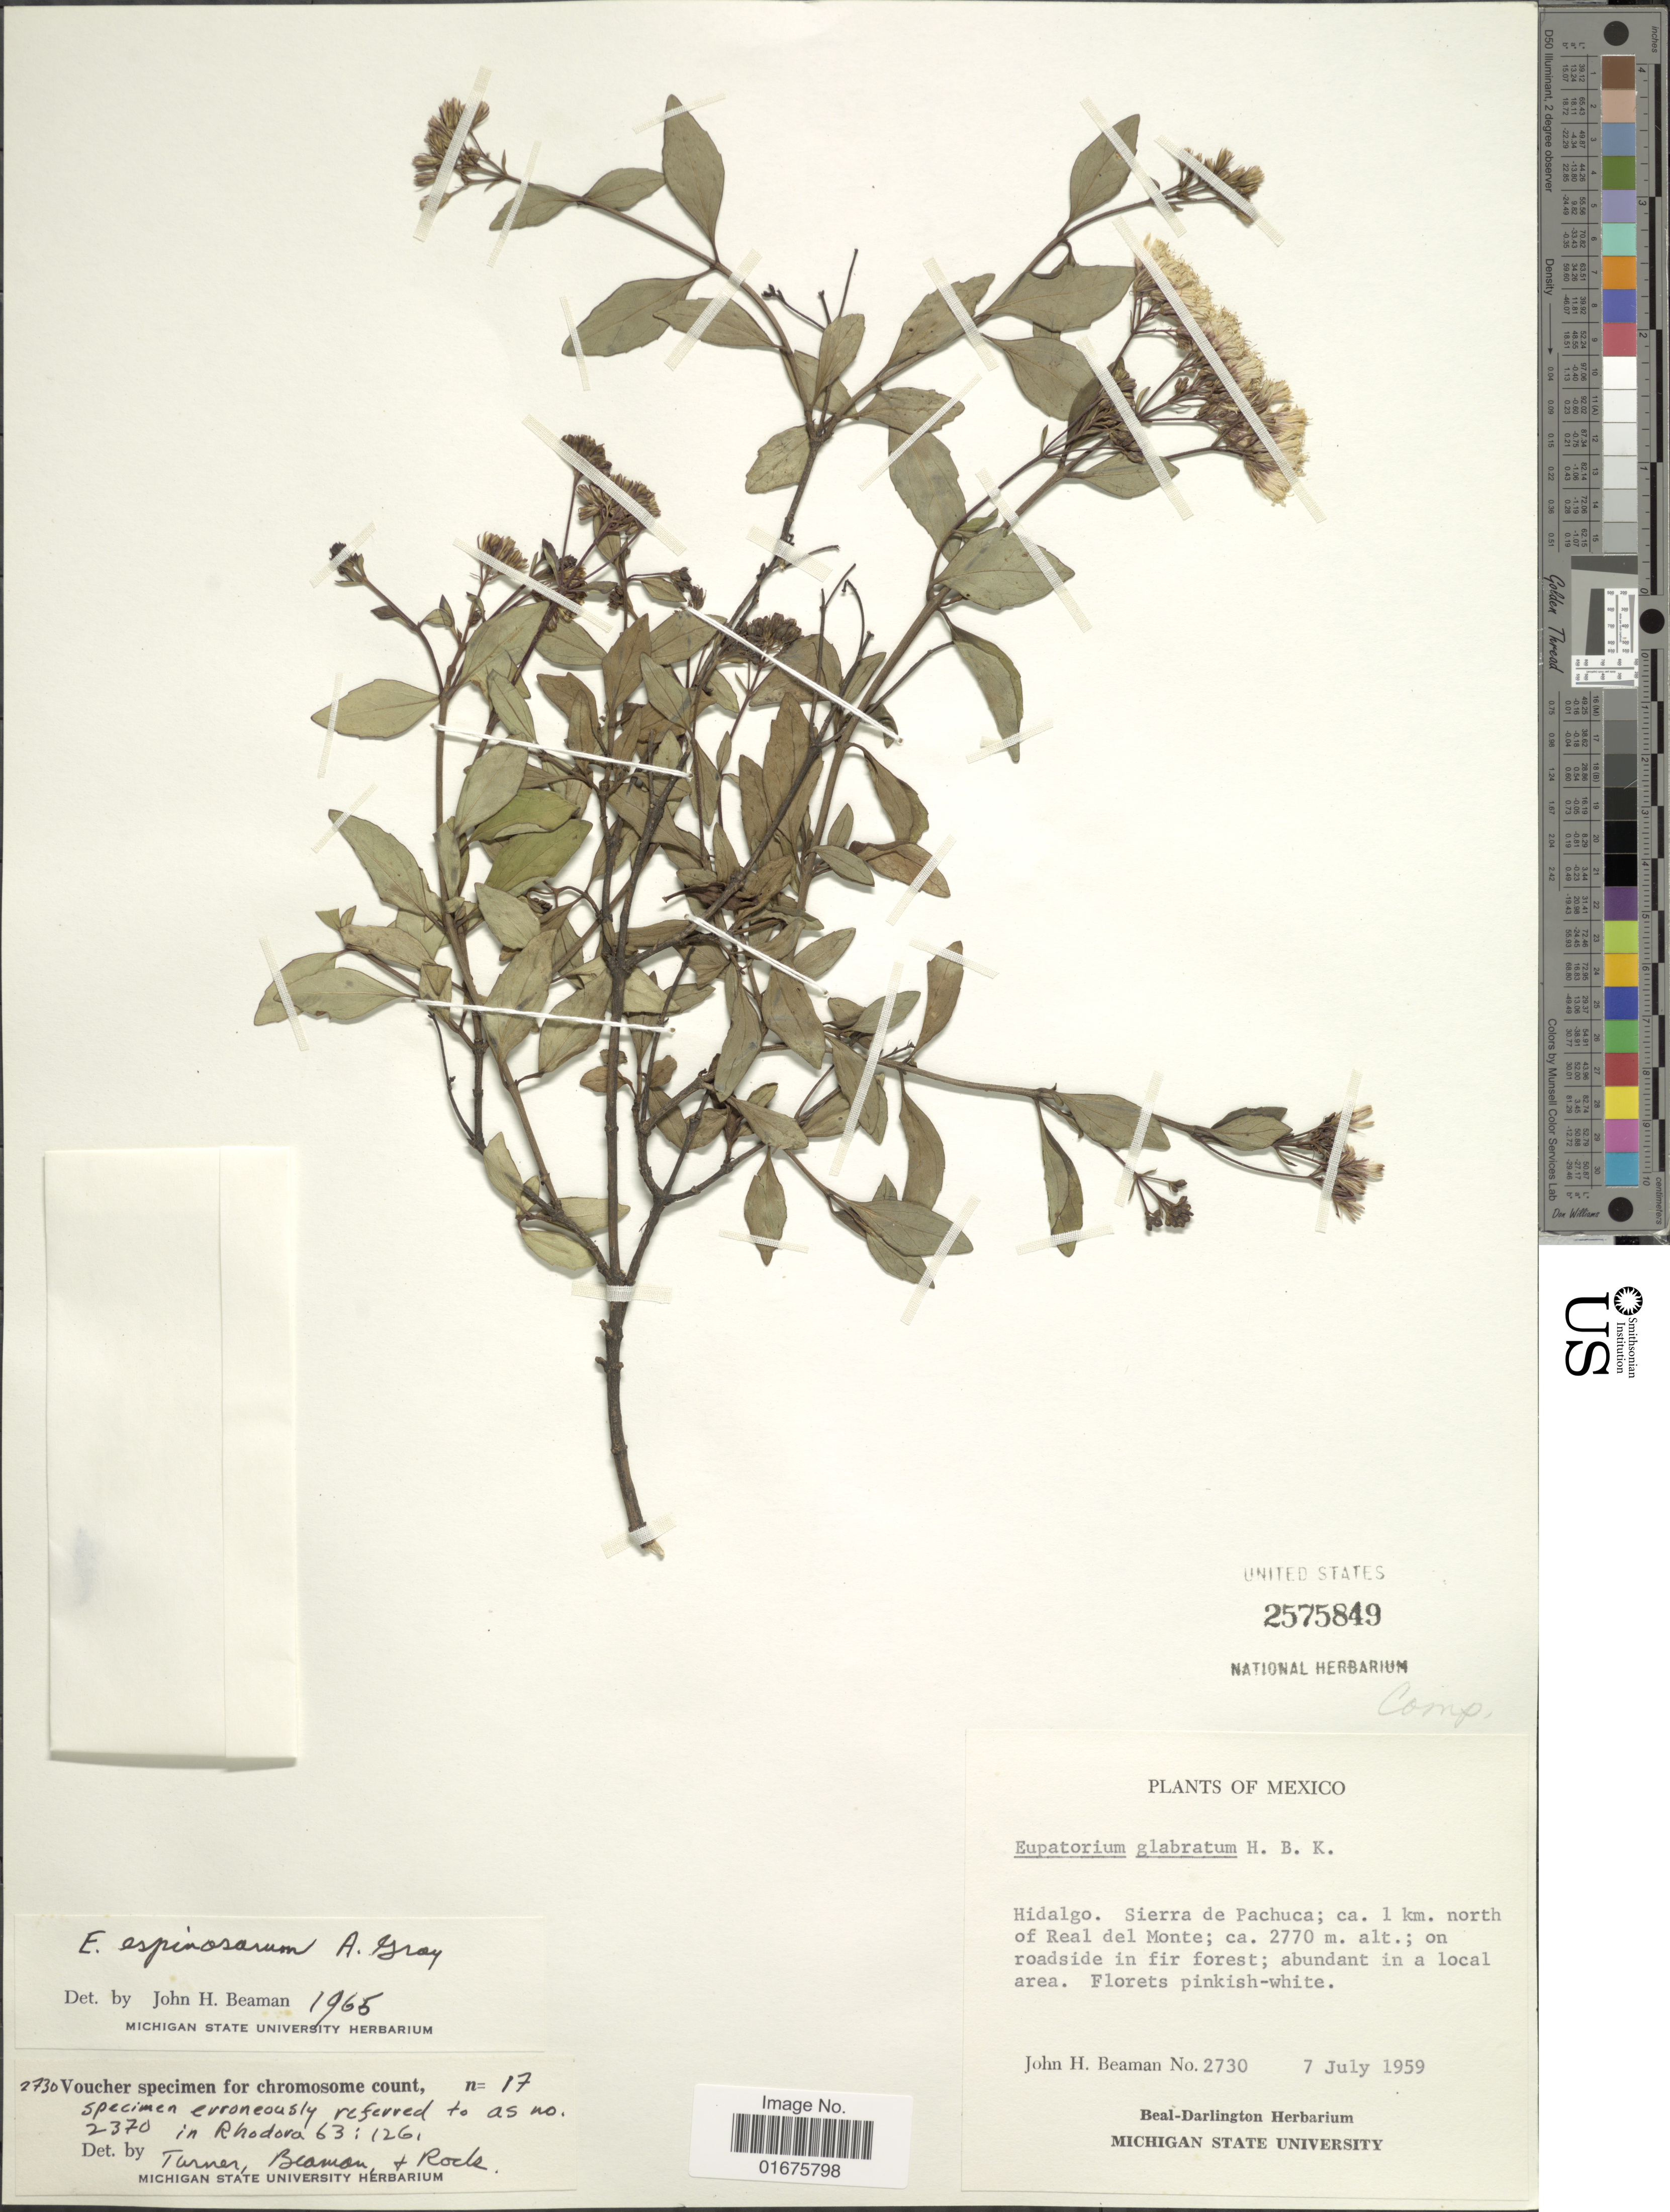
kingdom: Plantae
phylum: Tracheophyta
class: Magnoliopsida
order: Asterales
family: Asteraceae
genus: Ageratina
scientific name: Ageratina espinosarum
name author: (A. Gray) R.M. King & H. Rob.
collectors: J. H. Beaman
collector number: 2730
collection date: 1959-07-07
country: Mexico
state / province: Hidalgo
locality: Sierra de Pachuca; ca. 1 km north of Real del Monte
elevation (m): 2770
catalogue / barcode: US 2575849